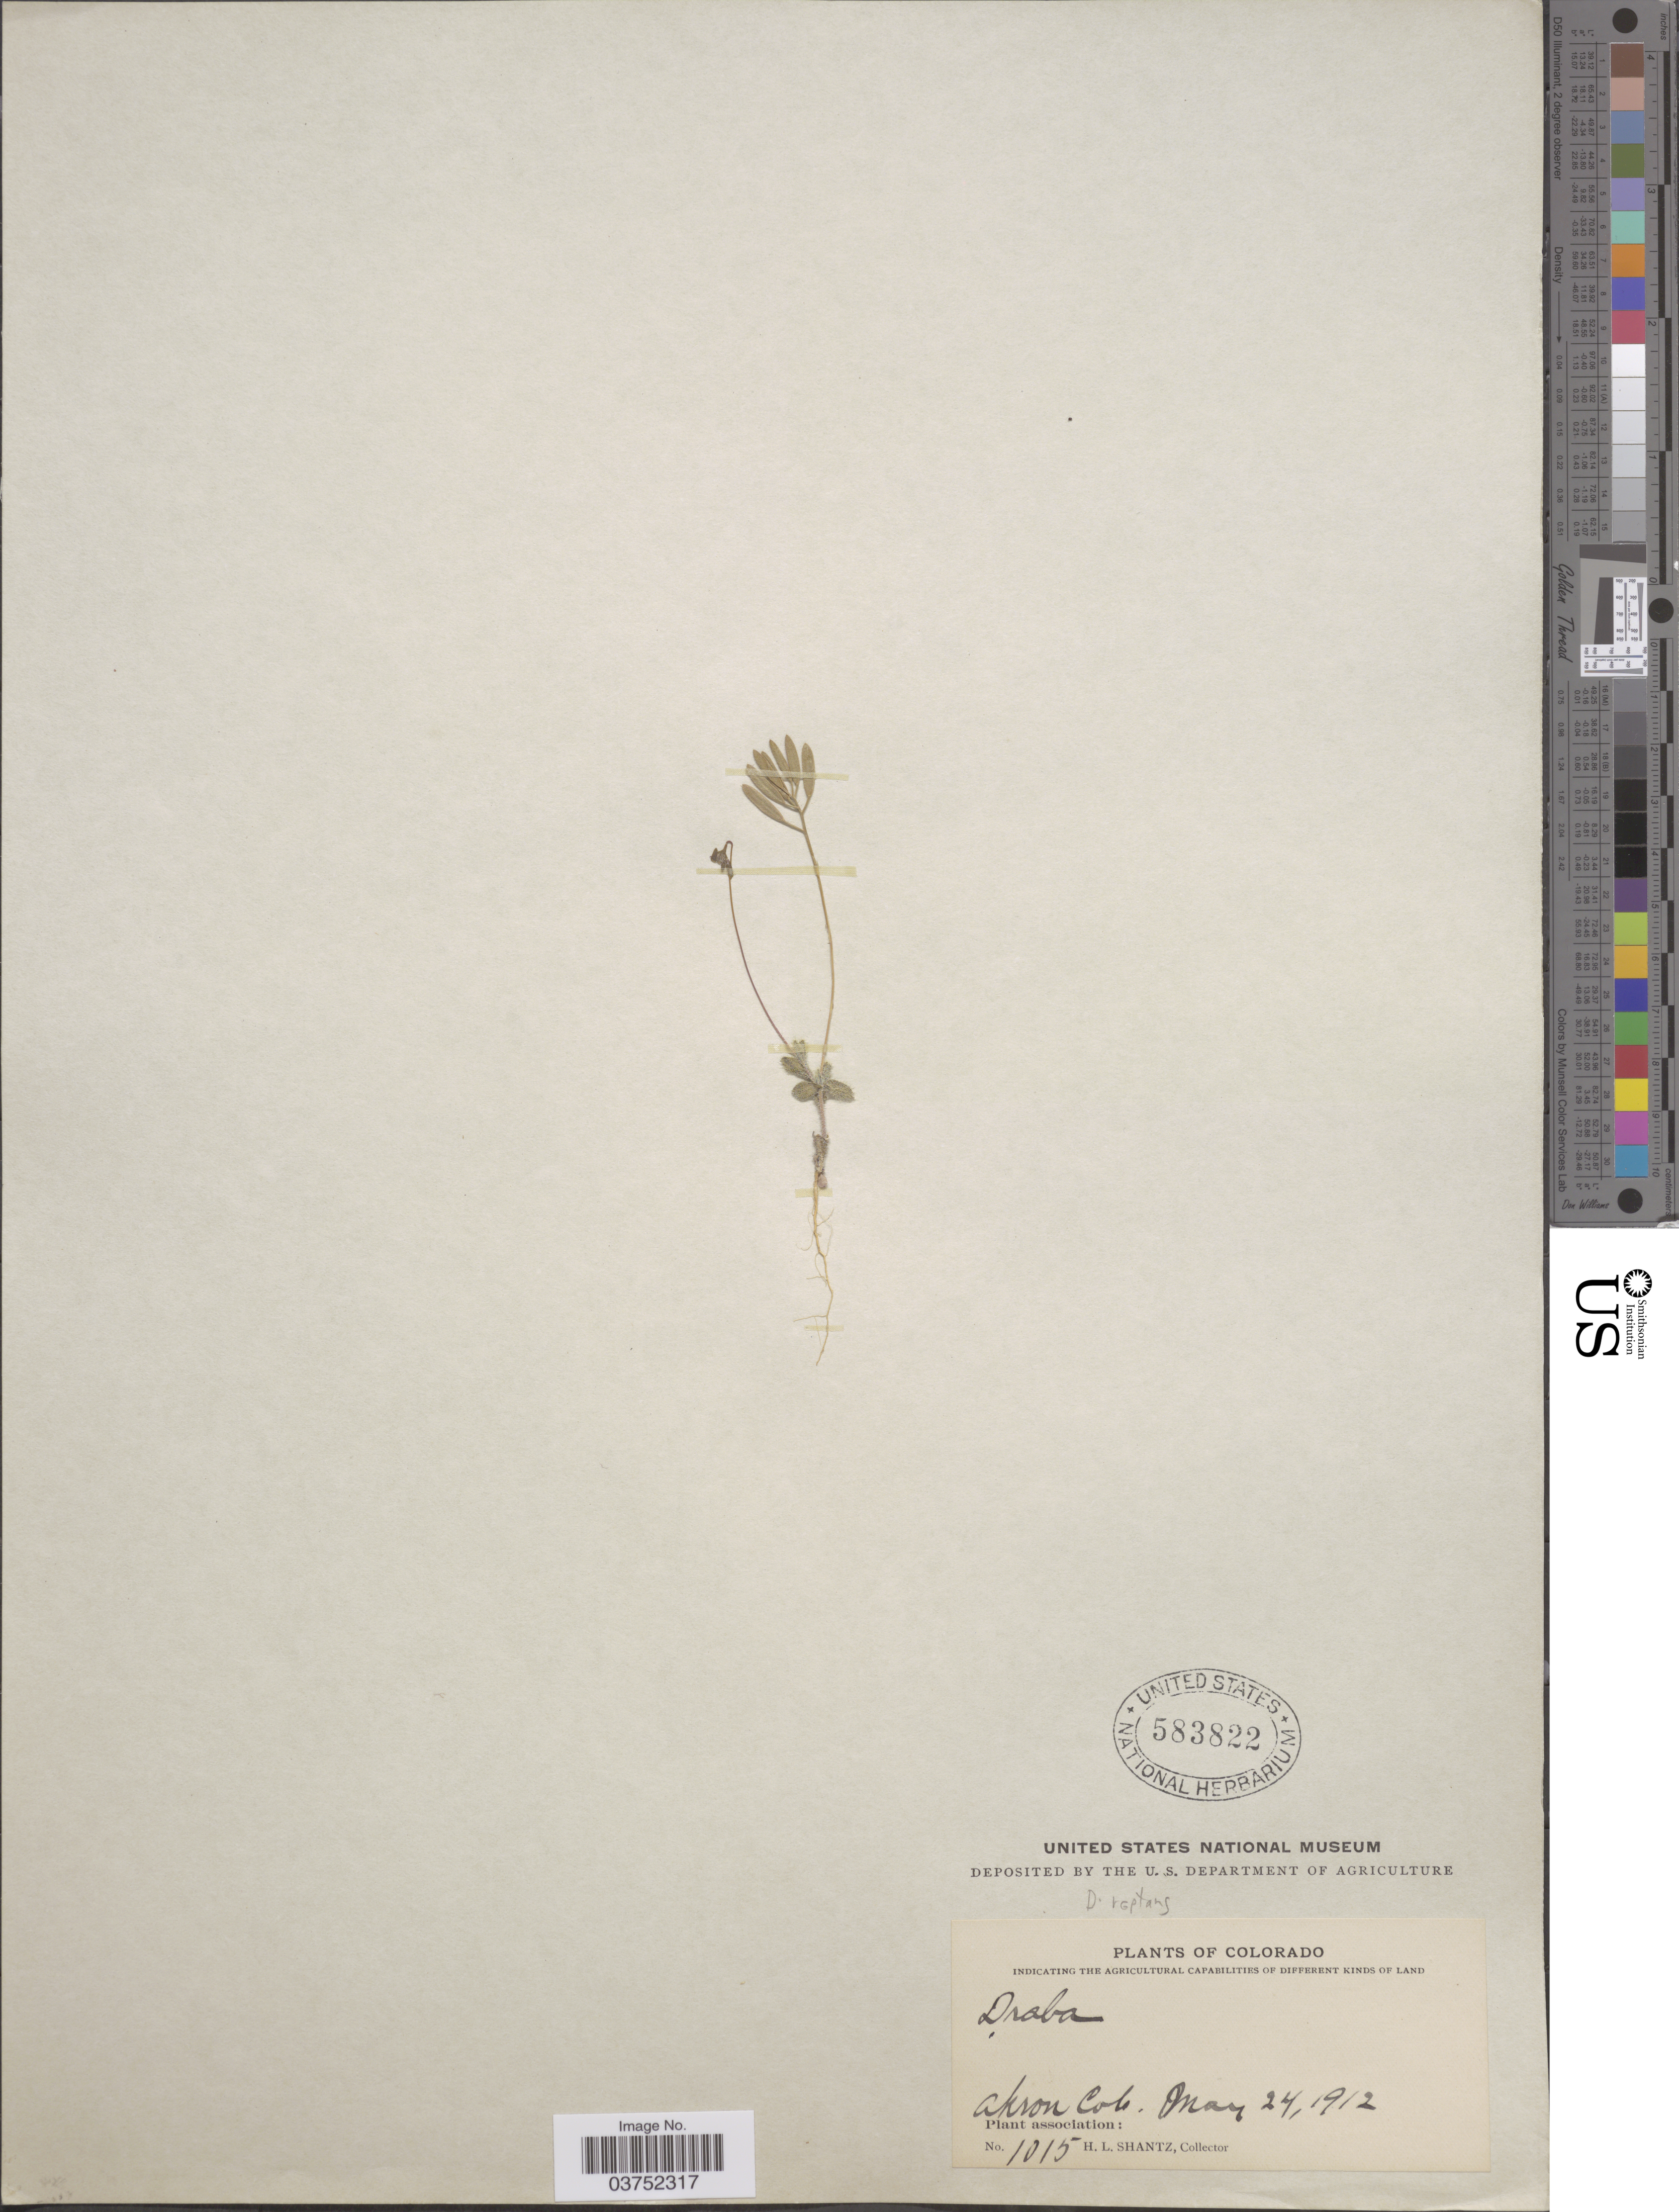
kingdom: Plantae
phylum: Tracheophyta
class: Magnoliopsida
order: Brassicales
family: Brassicaceae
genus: Draba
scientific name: Draba reptans f. micrantha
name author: (Nutt. ex Torr. & A. Gray) C.L. Hitchc.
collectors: H. Shantz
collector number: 1015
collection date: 1912-05-24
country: United States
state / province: Colorado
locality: Akron Colo.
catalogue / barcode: US 583822